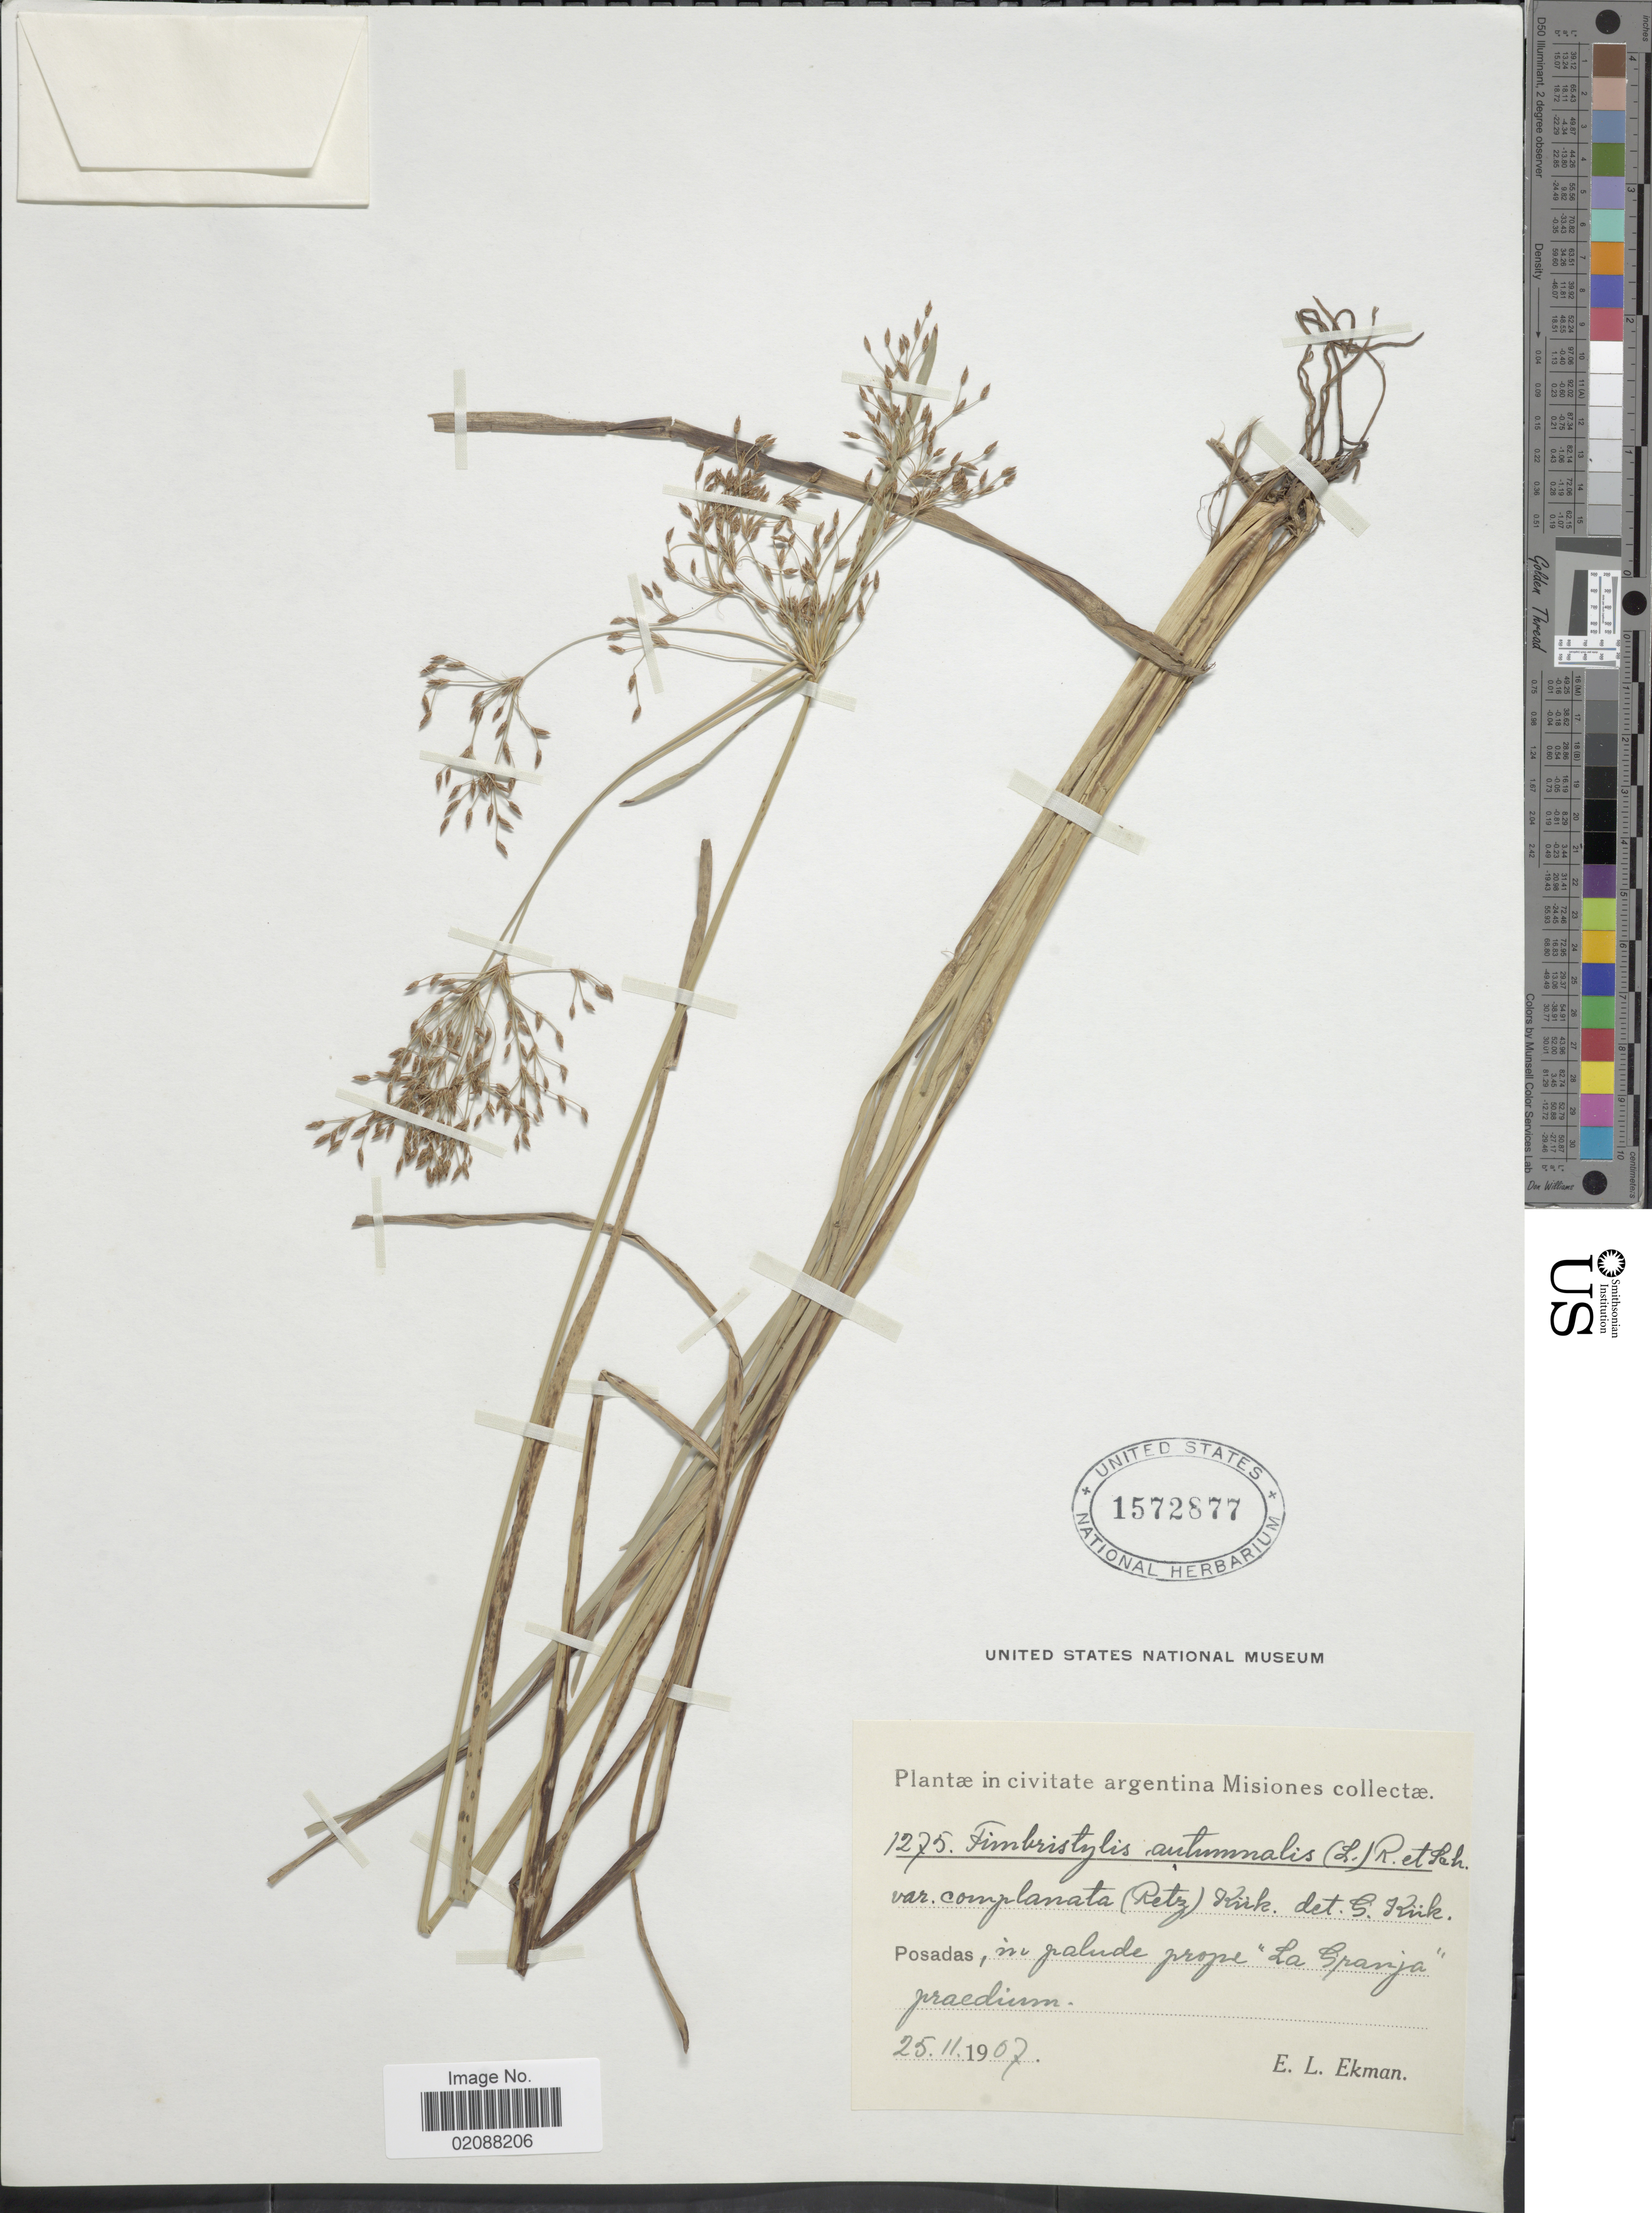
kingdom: Plantae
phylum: Tracheophyta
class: Liliopsida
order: Poales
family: Cyperaceae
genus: Fimbristylis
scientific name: Fimbristylis complanata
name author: (Retz.) Link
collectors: E. L. Ekman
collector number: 1275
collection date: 1907-11-25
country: Argentina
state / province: Misiones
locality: Posadas, prope La Granja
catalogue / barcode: US 1572877